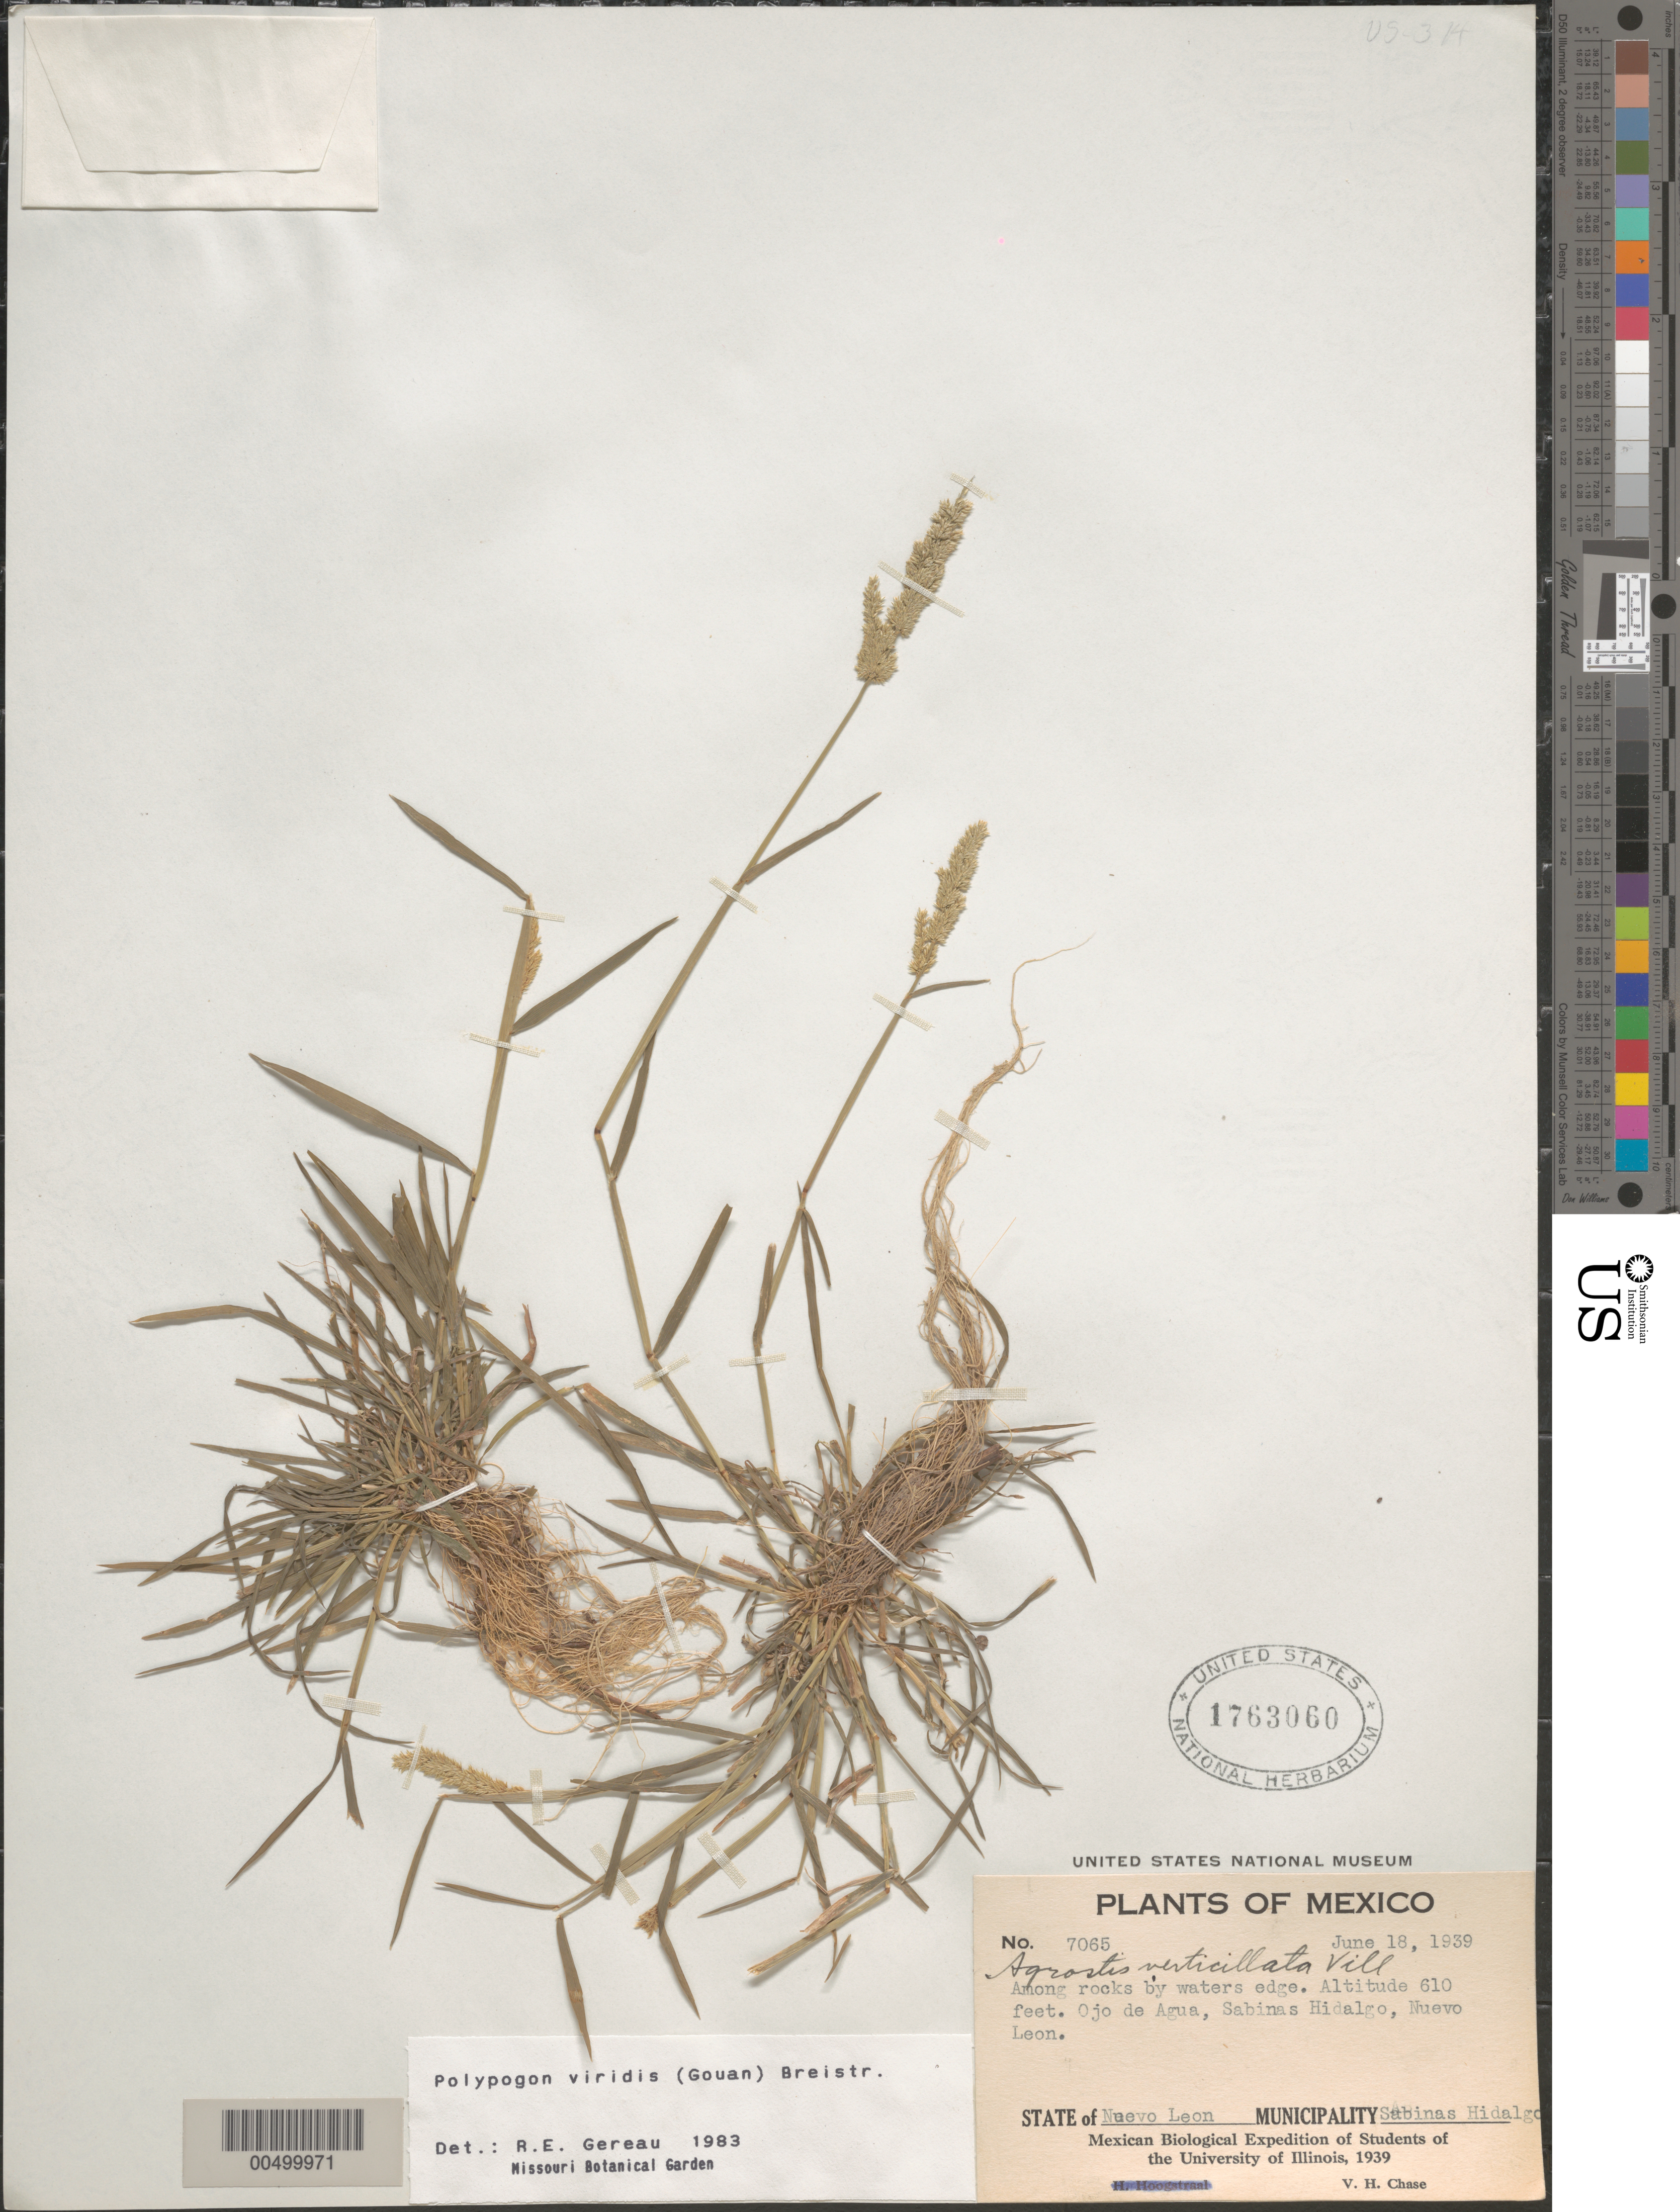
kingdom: Plantae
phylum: Tracheophyta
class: Liliopsida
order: Poales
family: Poaceae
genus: Polypogon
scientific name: Polypogon viridis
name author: (Gouan) Breistroffer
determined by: Gereau, R. E.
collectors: V. H. Chase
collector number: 7065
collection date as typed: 18 Jun 1939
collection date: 1939-06-18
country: Mexico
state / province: Nuevo León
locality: Sabinas Hidalgo, Ojo de Agua, Mun of Sabinas Hidalgo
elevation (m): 186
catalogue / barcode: US 1763060